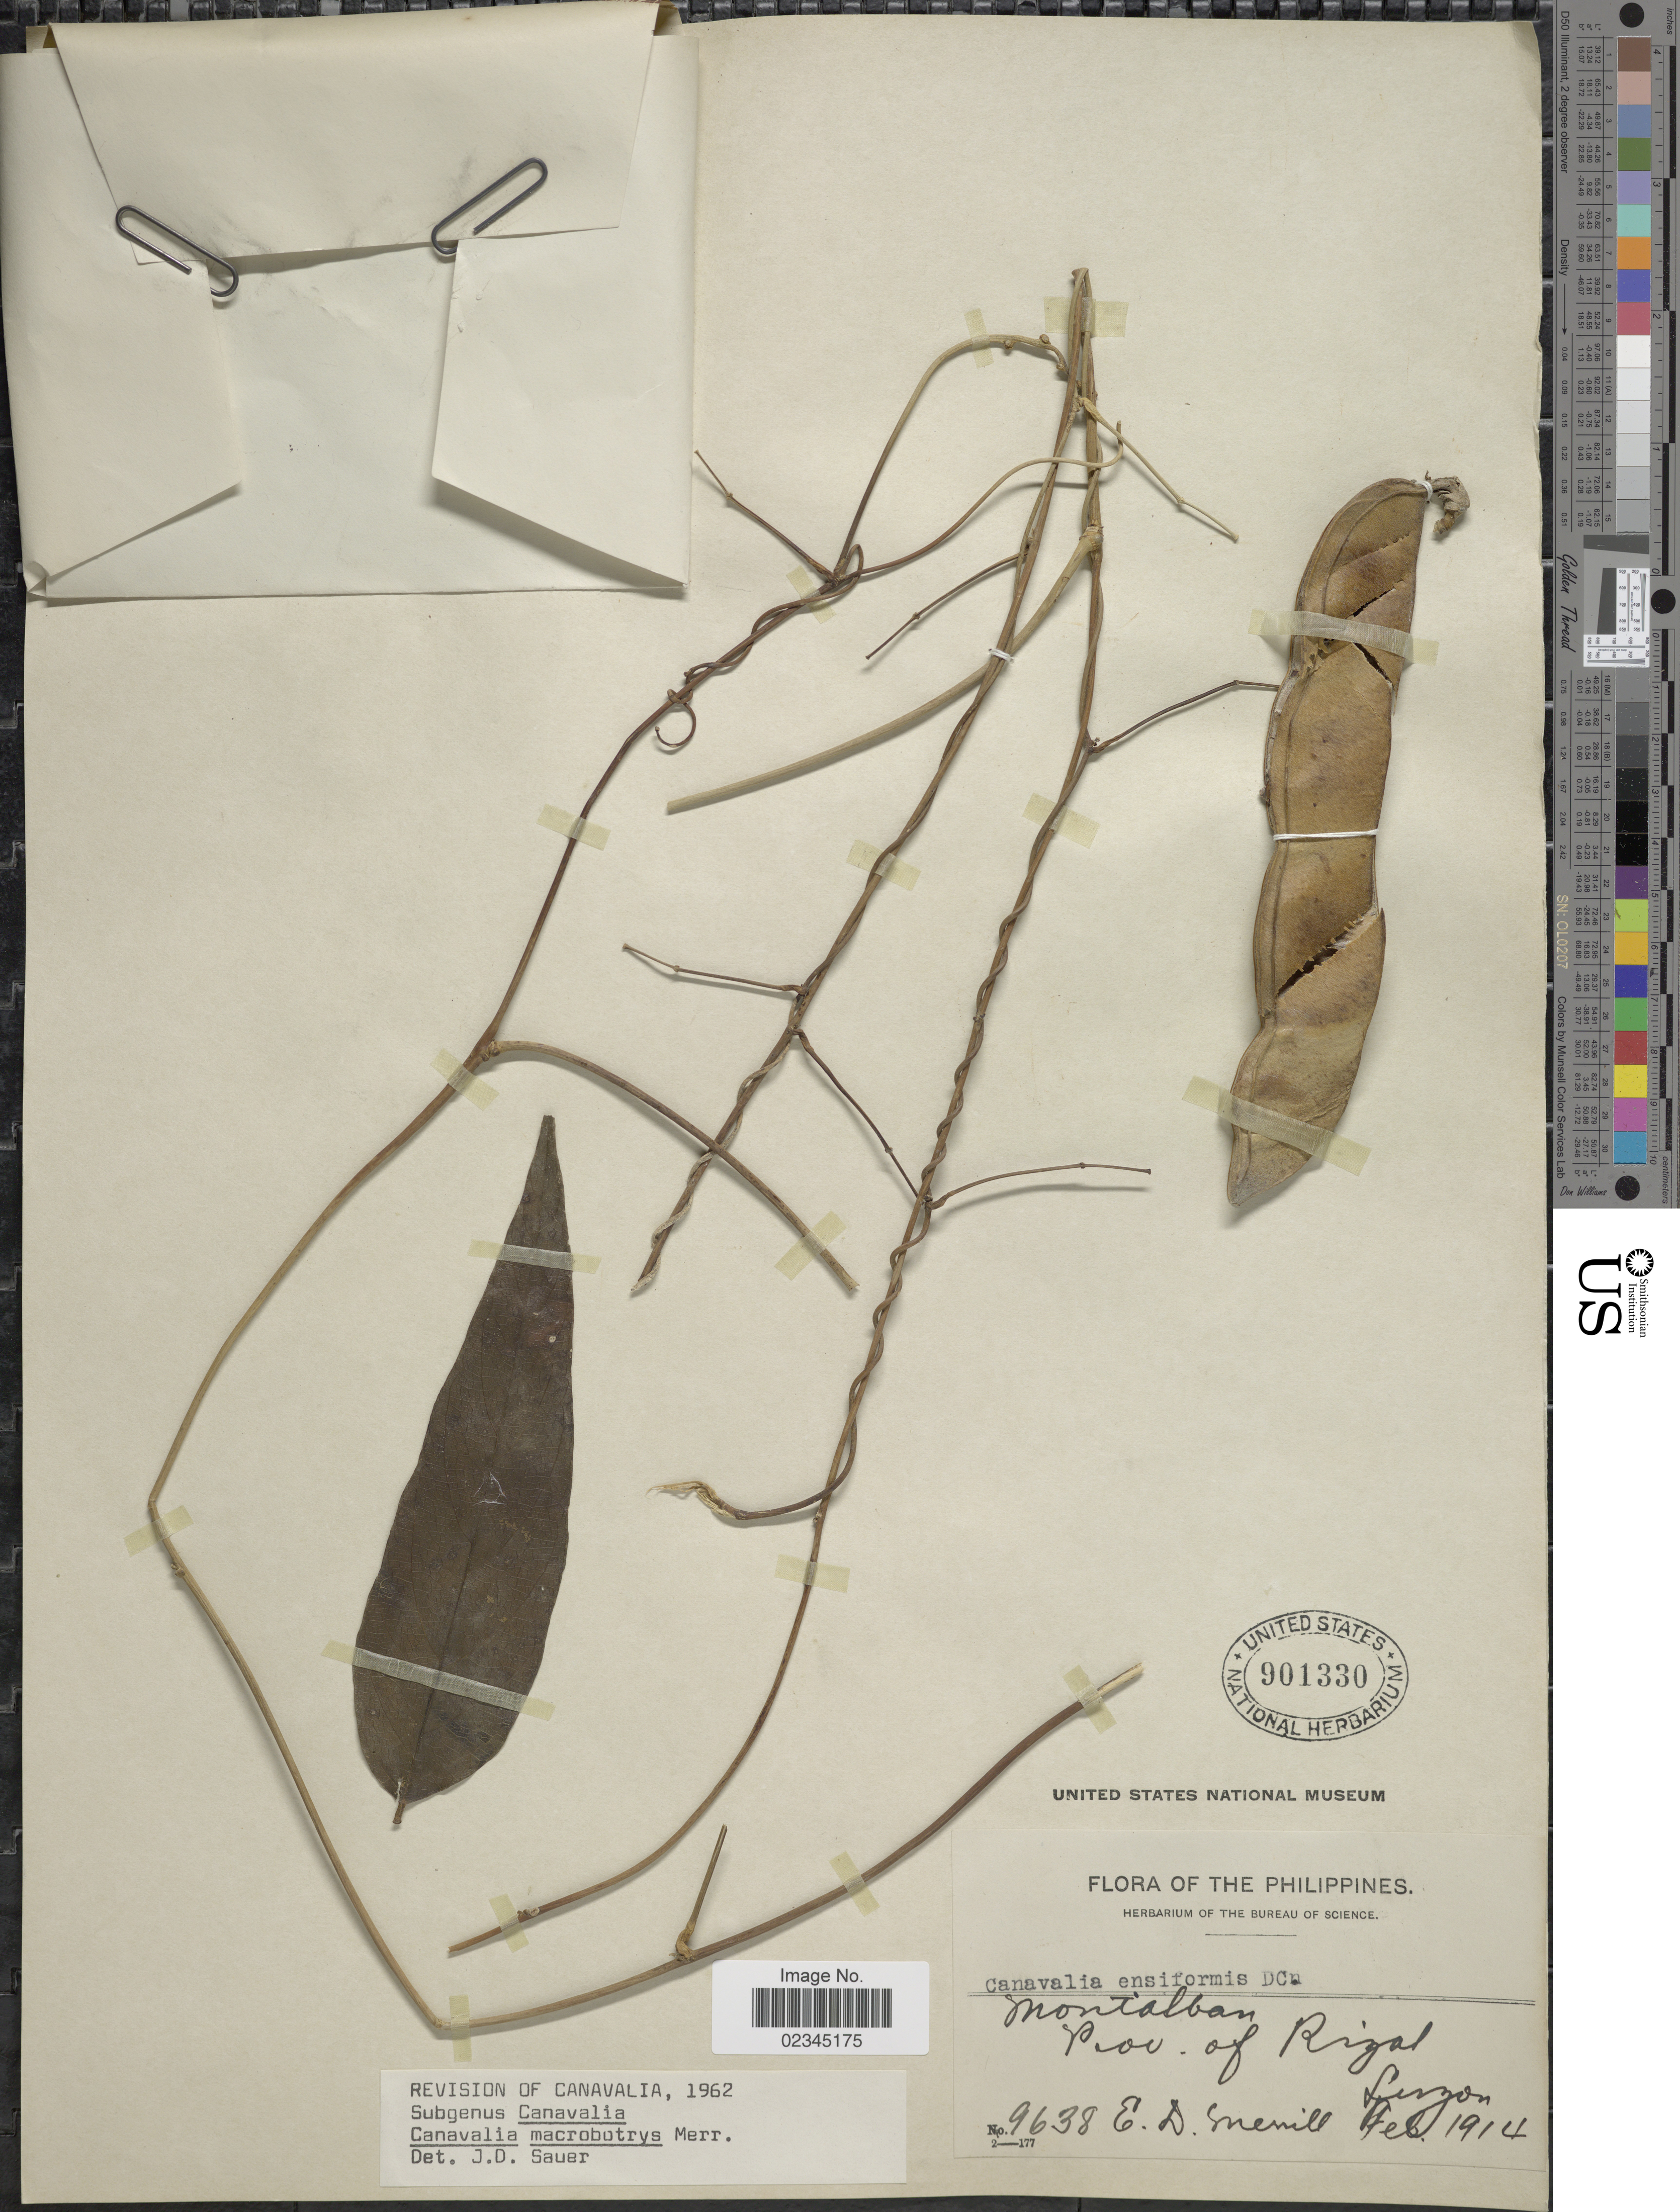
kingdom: Plantae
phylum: Tracheophyta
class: Magnoliopsida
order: Fabales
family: Fabaceae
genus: Canavalia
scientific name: Canavalia macrobotrys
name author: Merr.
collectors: E. D. Merrill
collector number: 9638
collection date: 1914-02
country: Philippines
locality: Montpellier, Prov. of Rizal. Luzon.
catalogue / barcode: US 901330